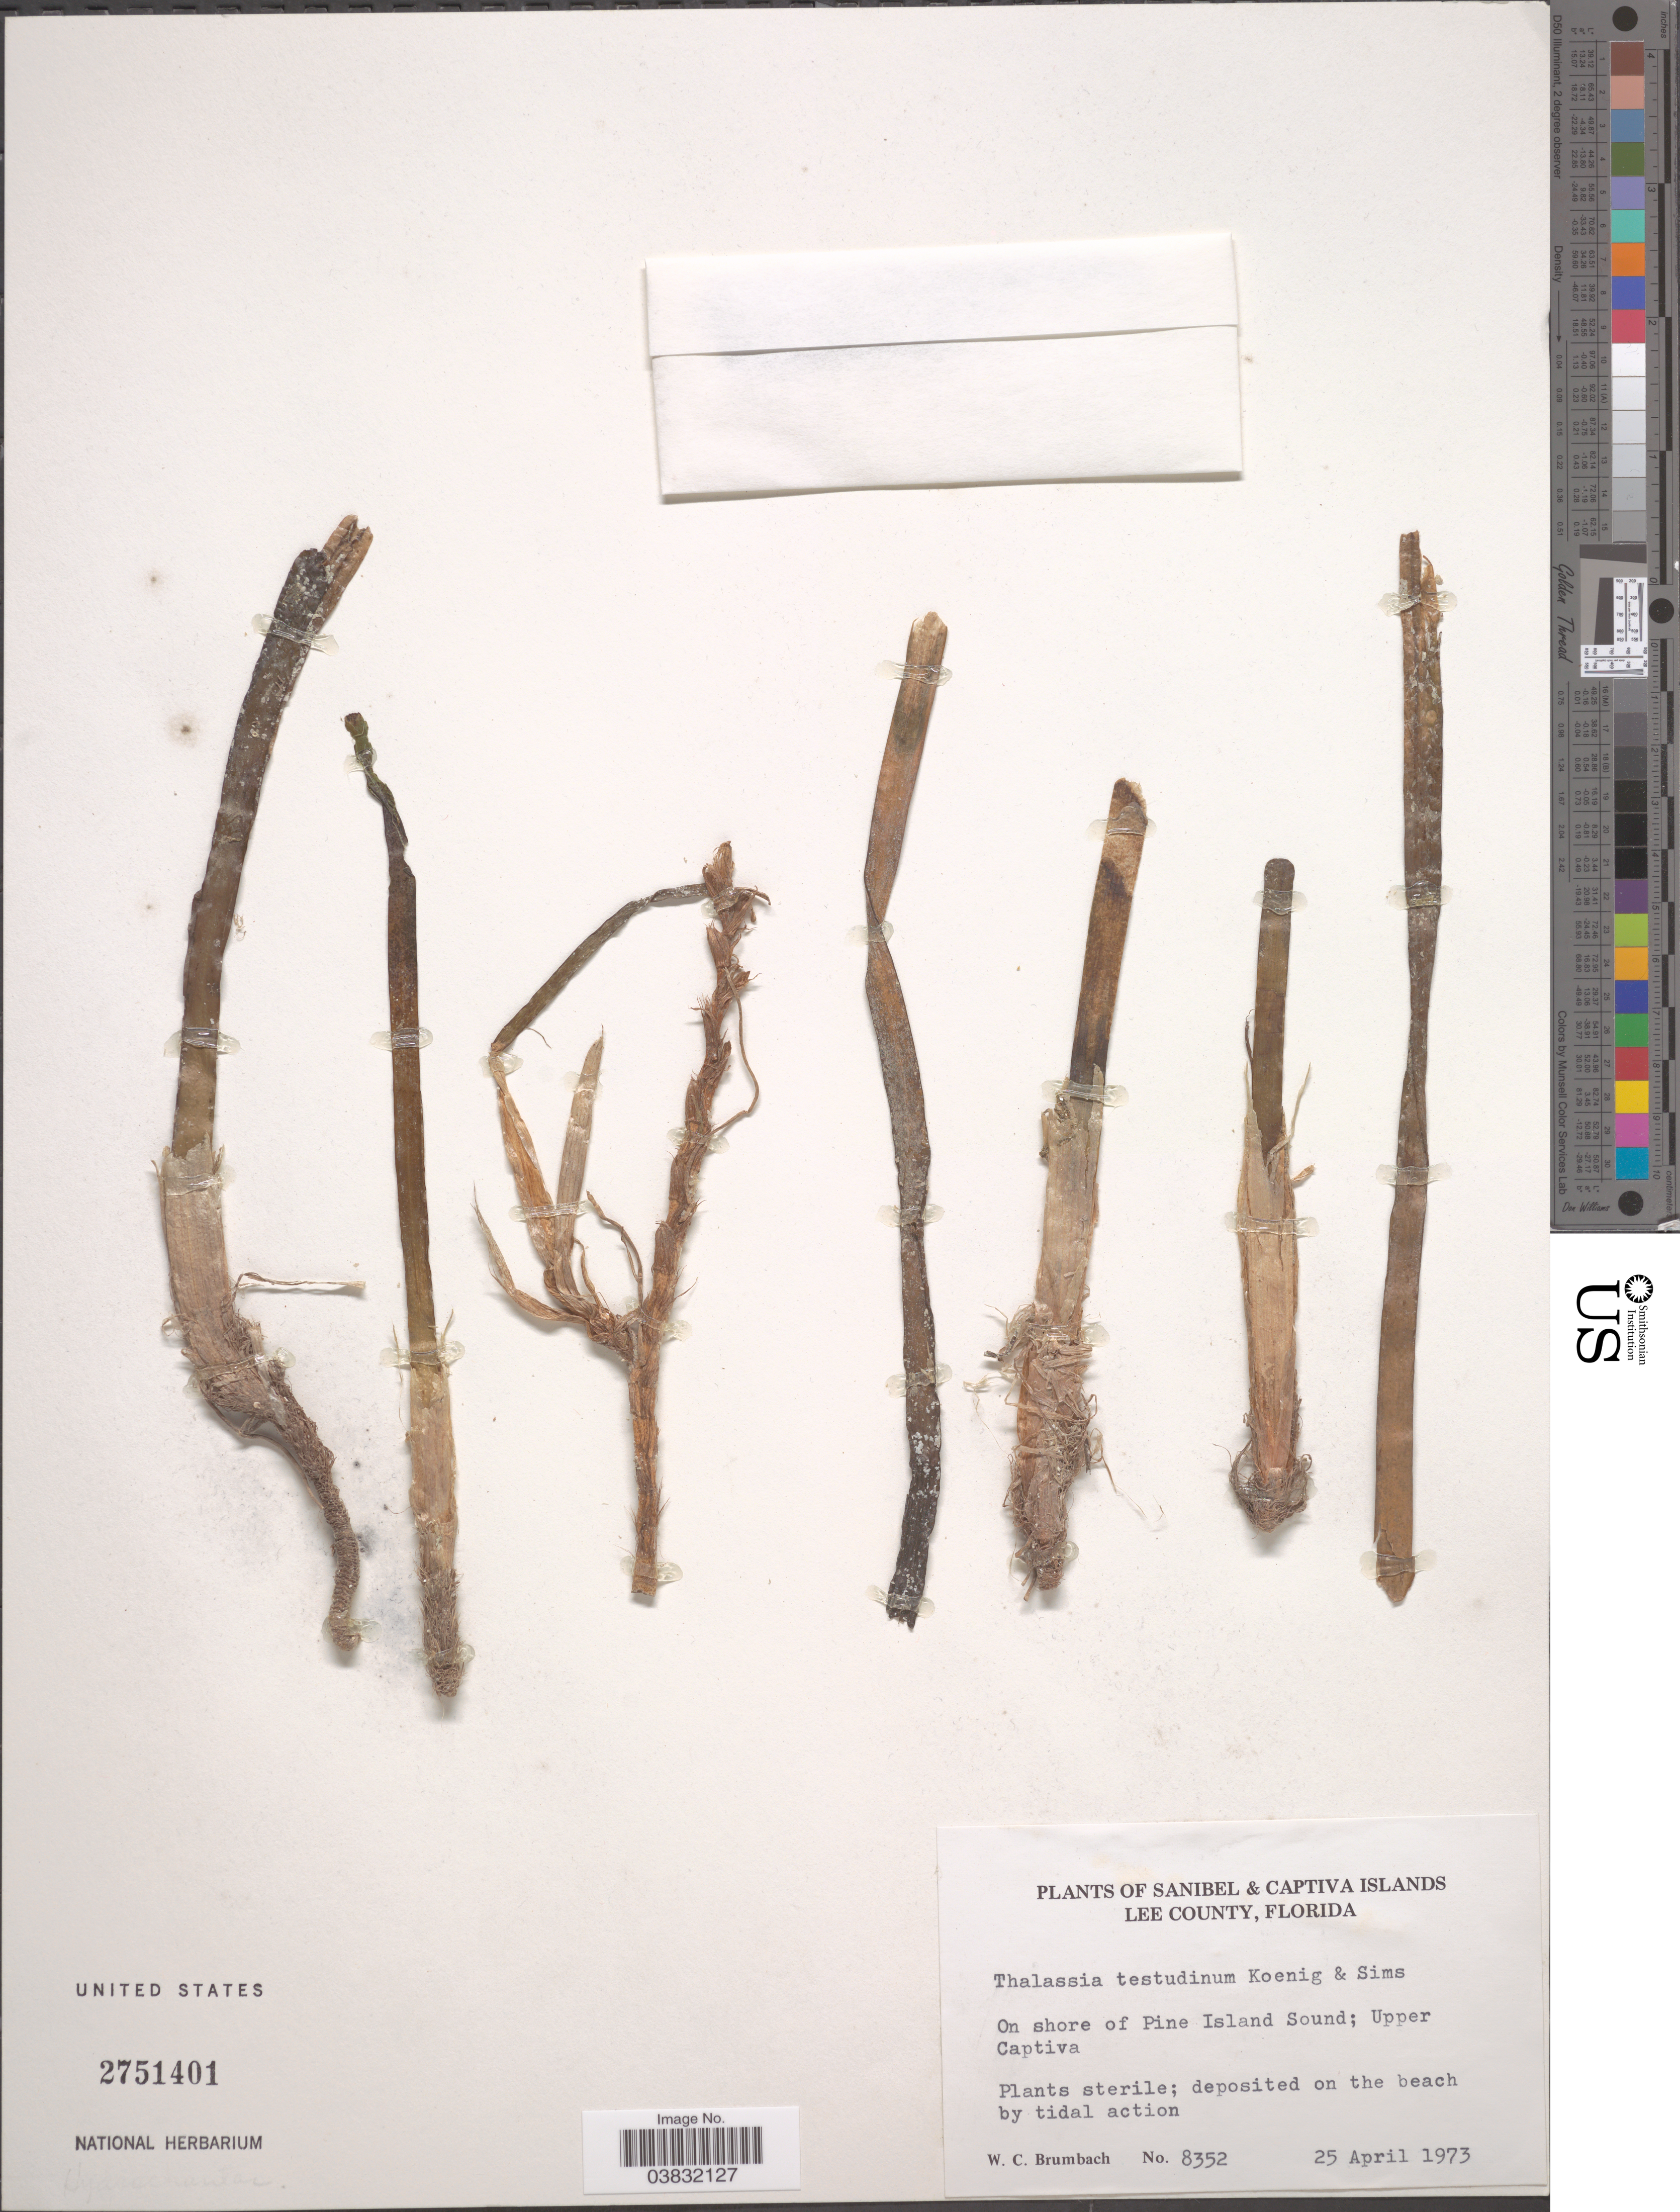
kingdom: Plantae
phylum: Tracheophyta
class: Liliopsida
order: Alismatales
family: Hydrocharitaceae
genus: Thalassia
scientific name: Thalassia testudinum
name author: Banks & Sol. ex K.D. Koenig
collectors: W. C. Brumbach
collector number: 8352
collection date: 1973-04-25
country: United States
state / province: Florida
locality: Sanibel [unsure placement] & Captiva Islands. Lee County. On shore of Pine Island Sound; Upper Captiva.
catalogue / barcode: US 2751401